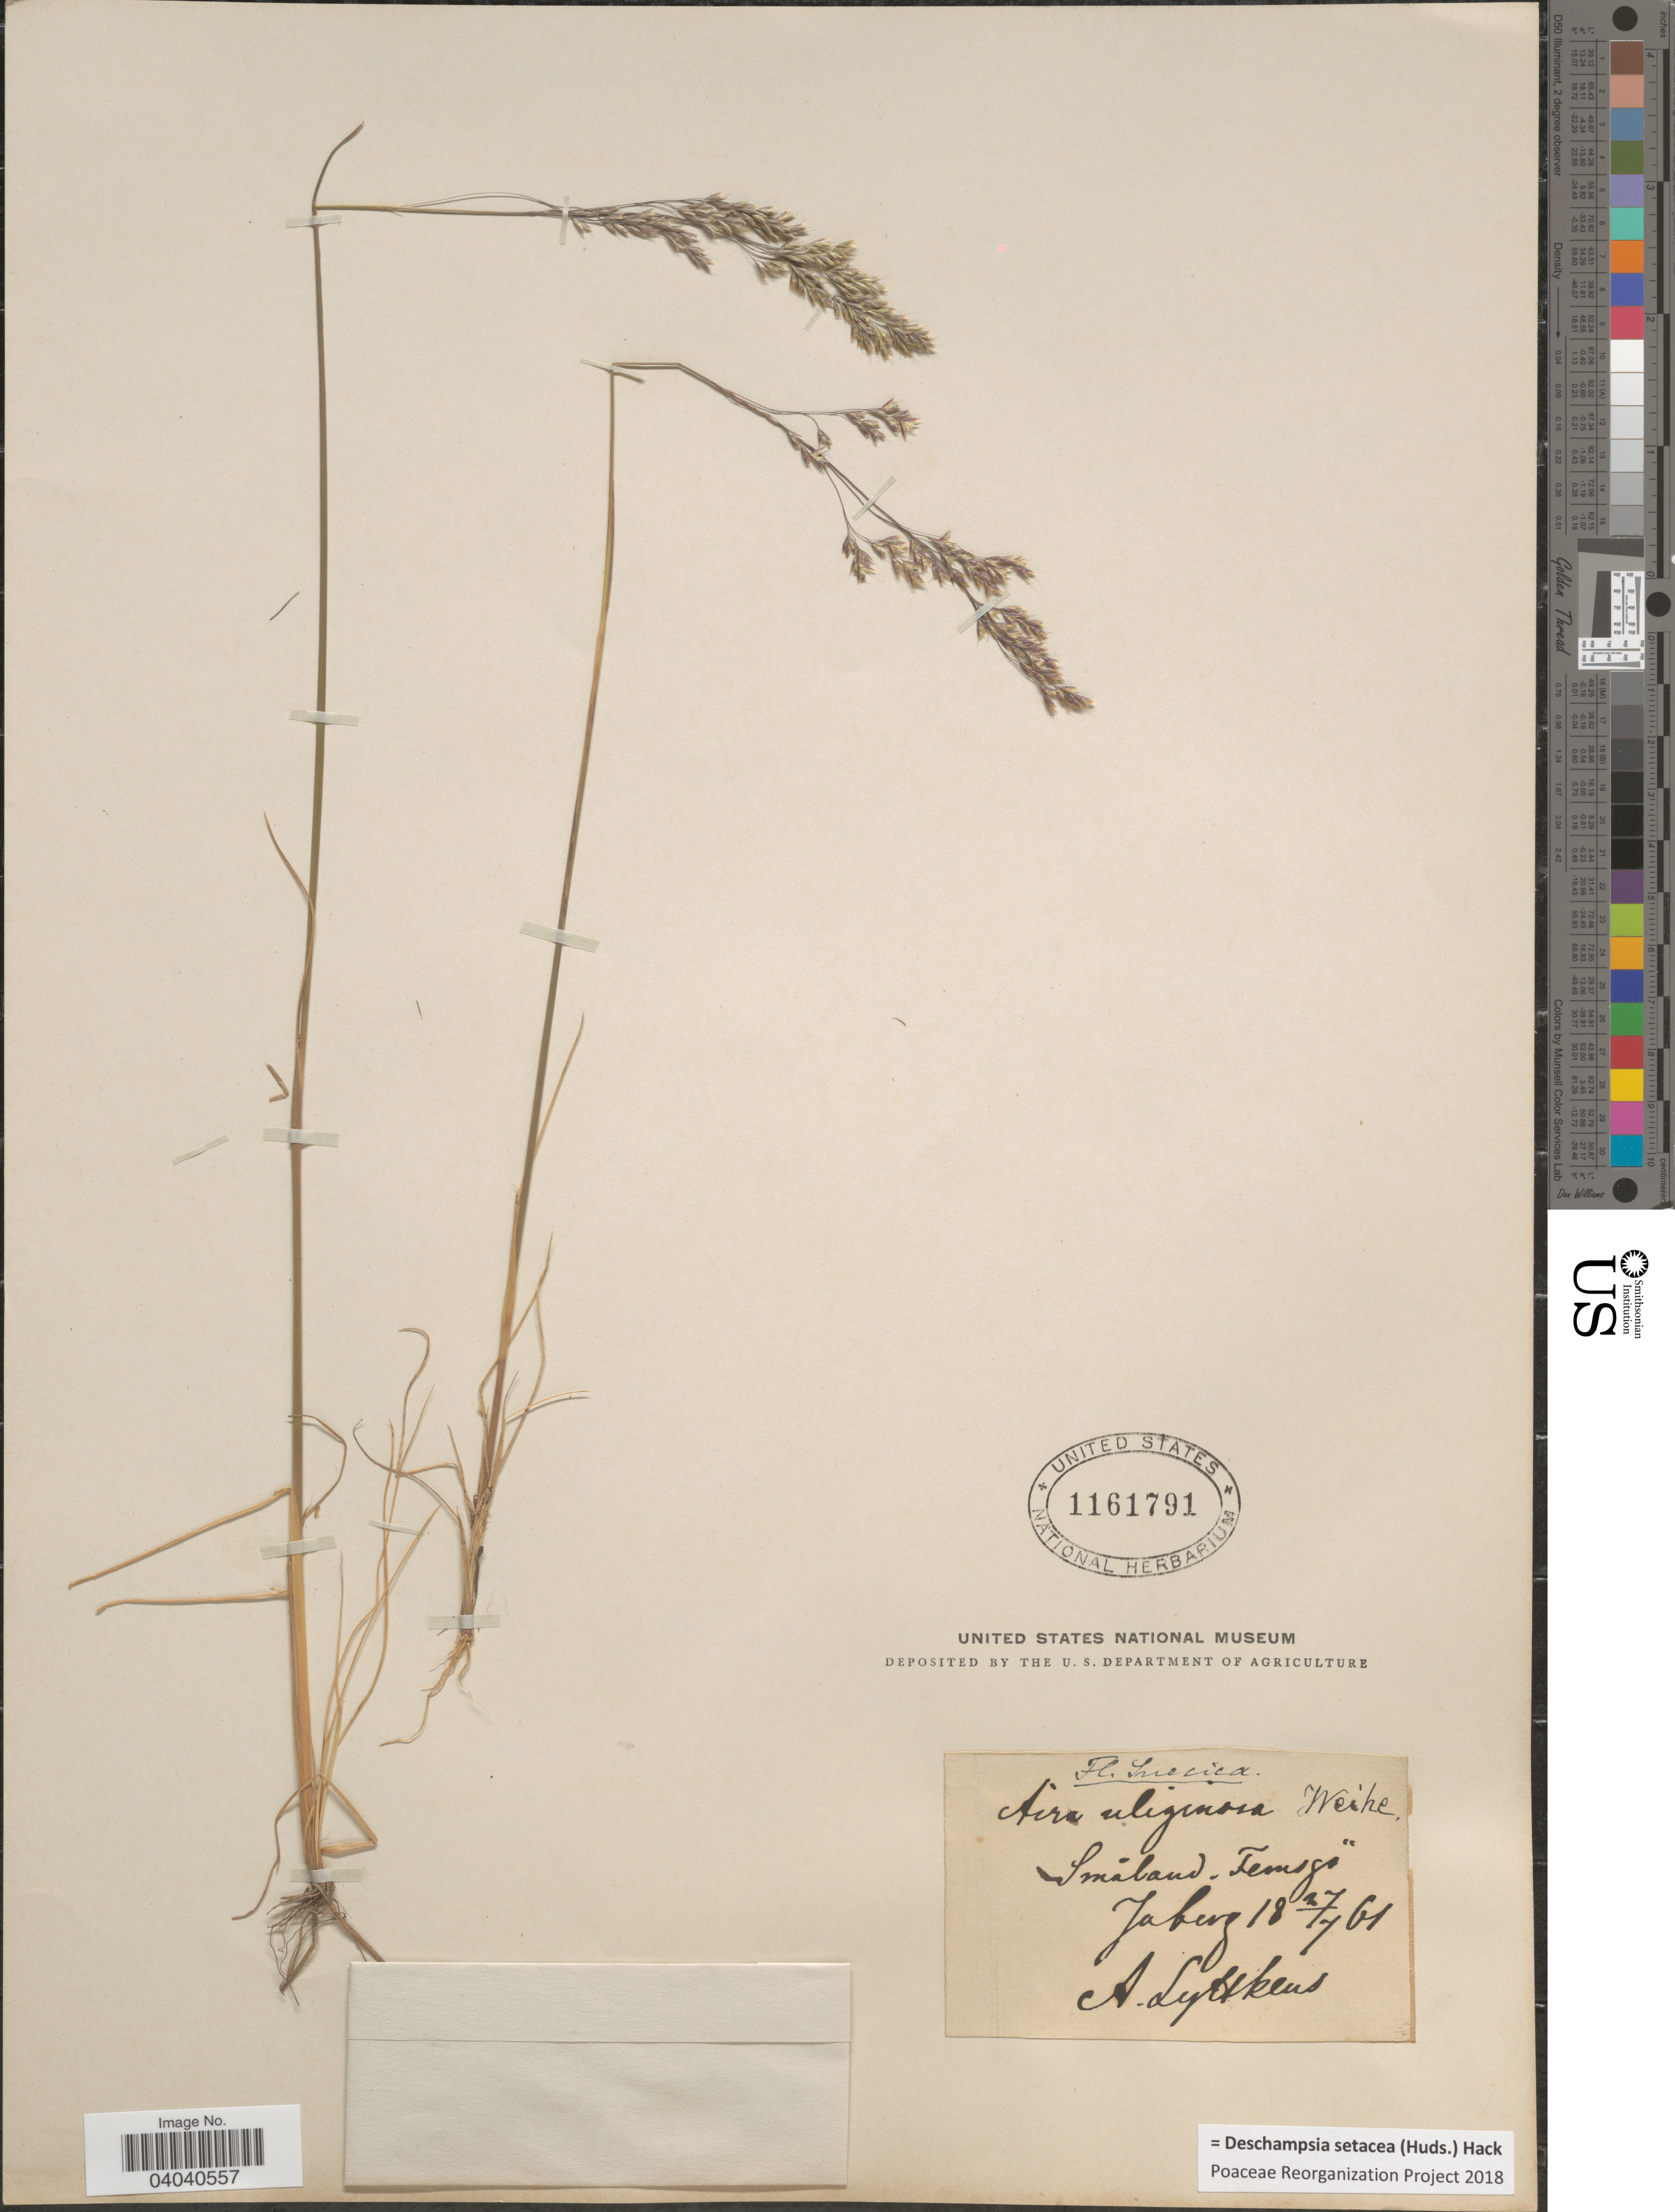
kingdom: Plantae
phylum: Tracheophyta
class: Liliopsida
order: Poales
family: Poaceae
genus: Deschampsia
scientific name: Deschampsia setacea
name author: (Huds.) Hack.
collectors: A. Lyttkens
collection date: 1861-07-27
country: Sweden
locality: Suecica. Småland. Femsjö. Jaberg.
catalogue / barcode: US 1161791